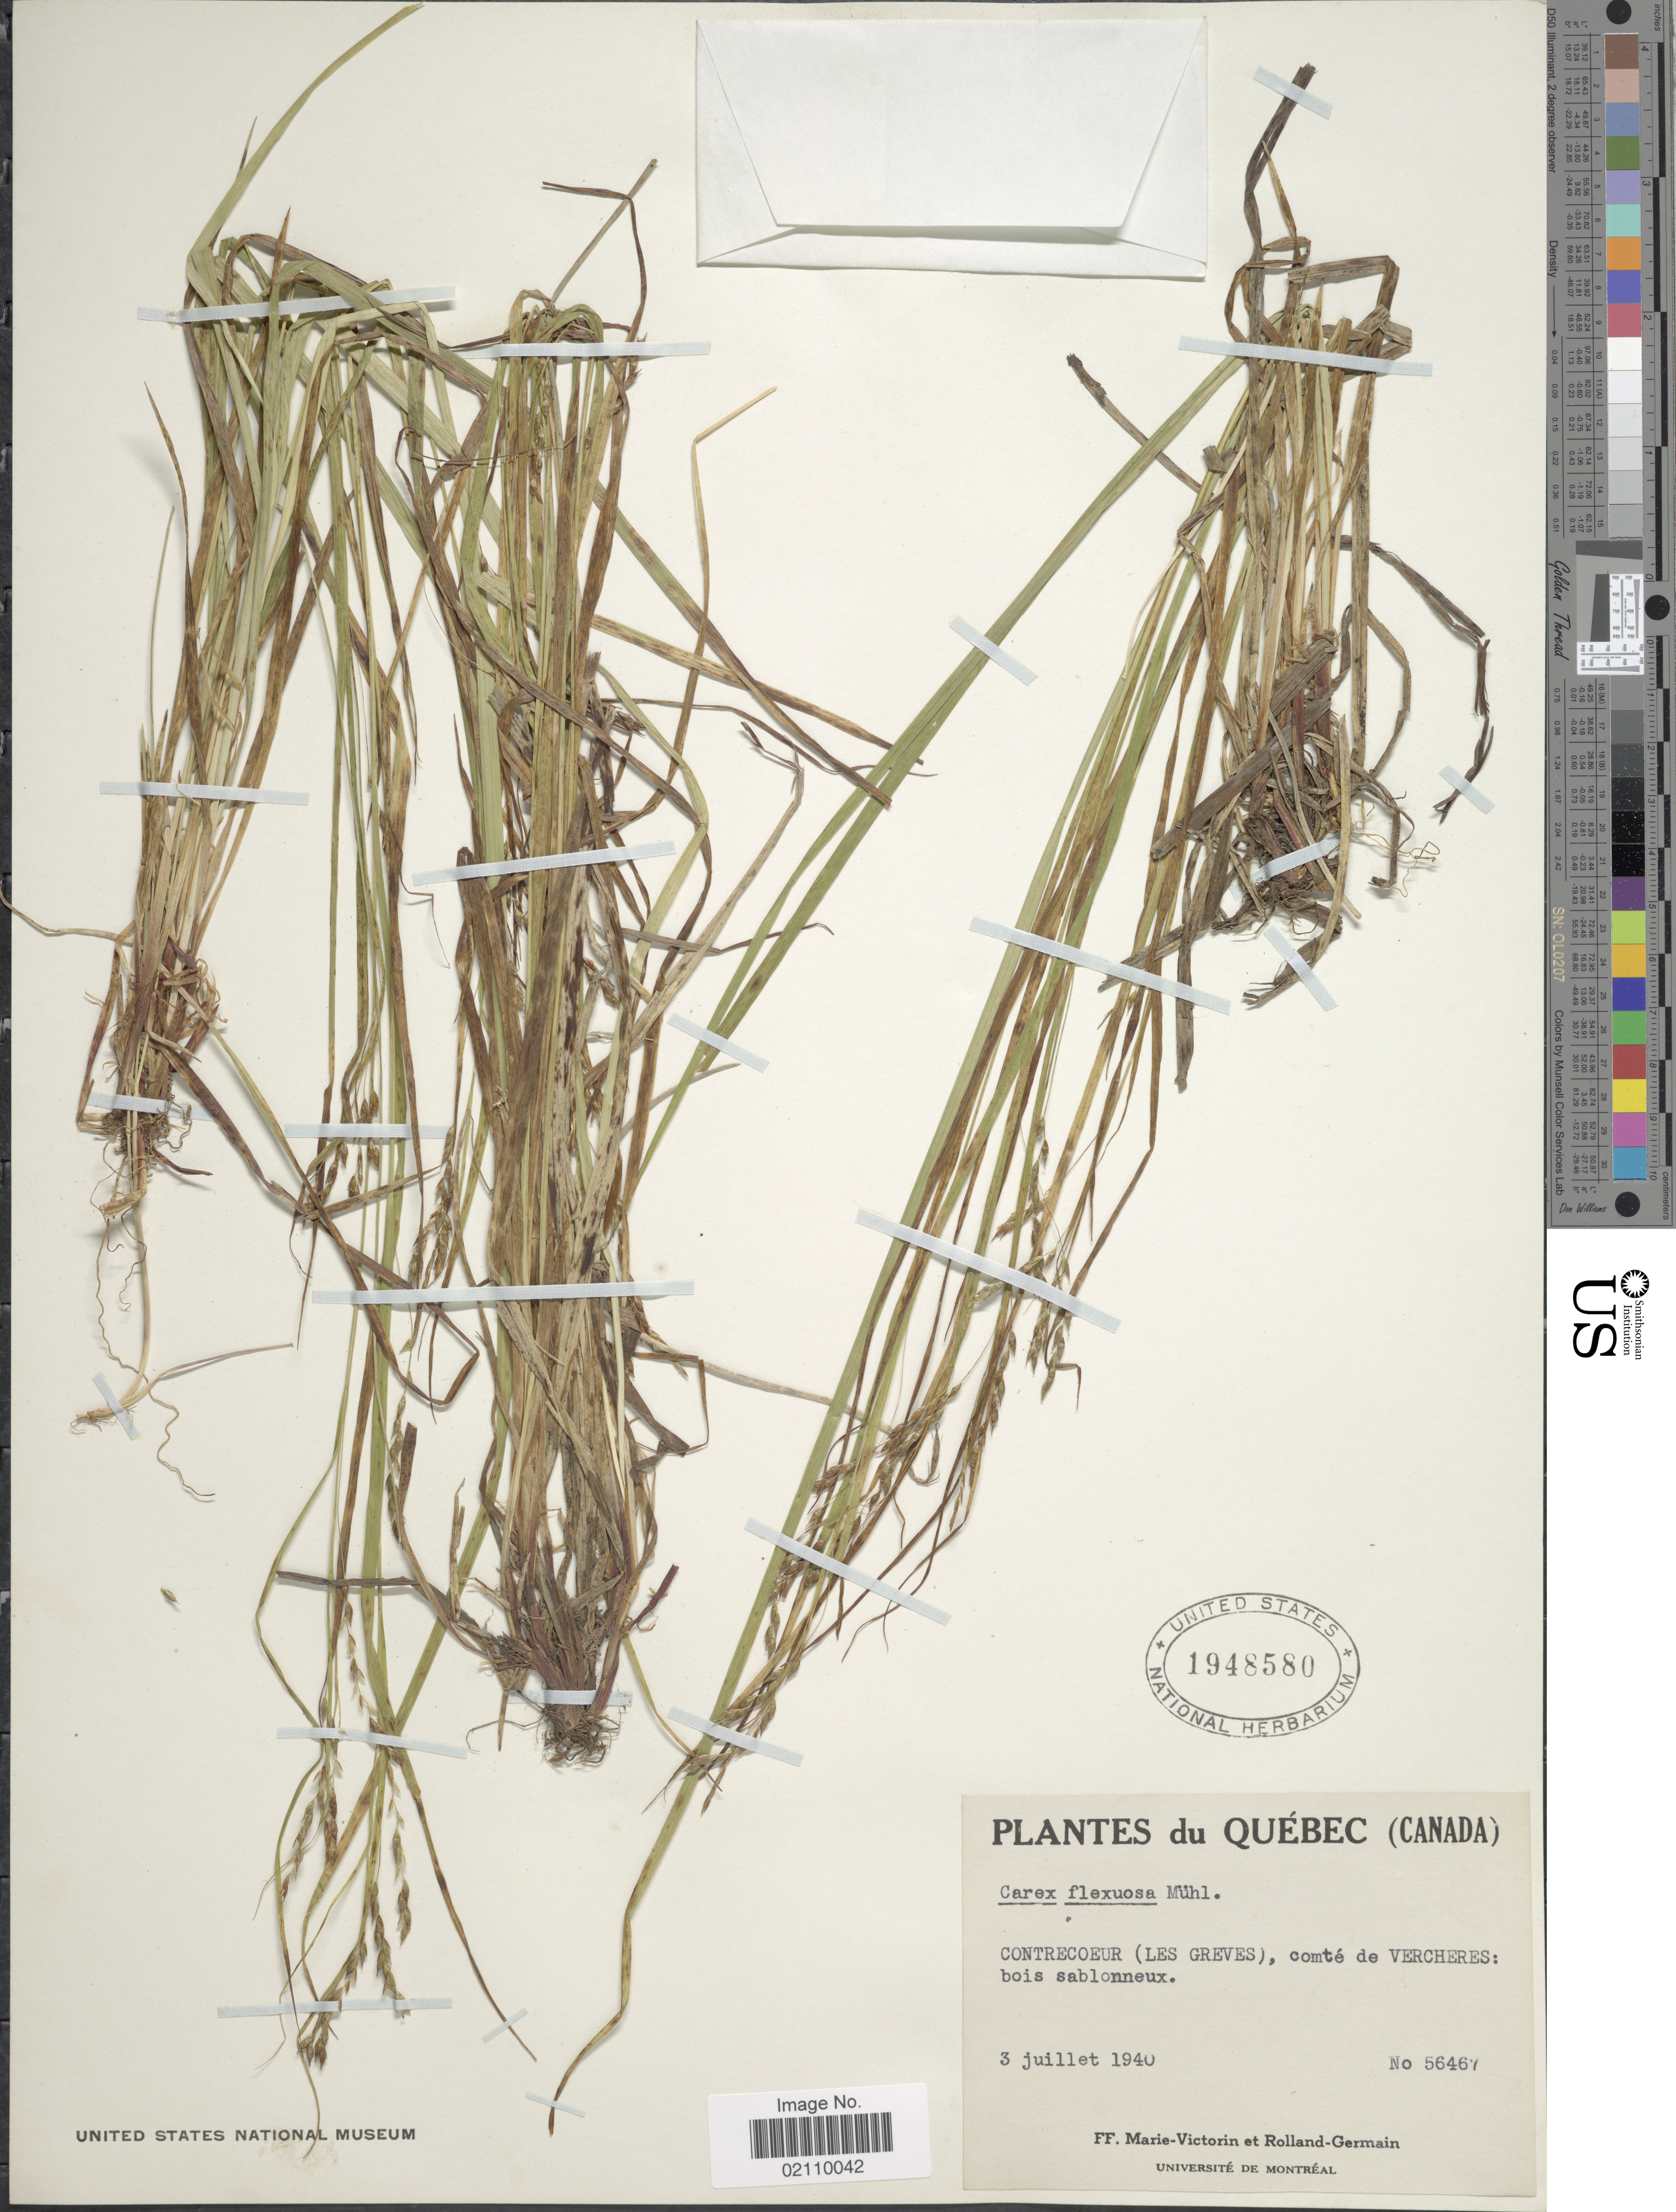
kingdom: Plantae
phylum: Tracheophyta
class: Liliopsida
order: Poales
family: Cyperaceae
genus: Carex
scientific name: Carex flexuosa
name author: Muhl. ex Willd.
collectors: F. Marie-Victorin & Rolland-Germain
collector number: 56467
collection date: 1940-07-03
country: Canada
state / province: Quebec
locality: Contrecoeur (Les Greves), comte de Vercheres: bois sablonneux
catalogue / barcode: US 1948580